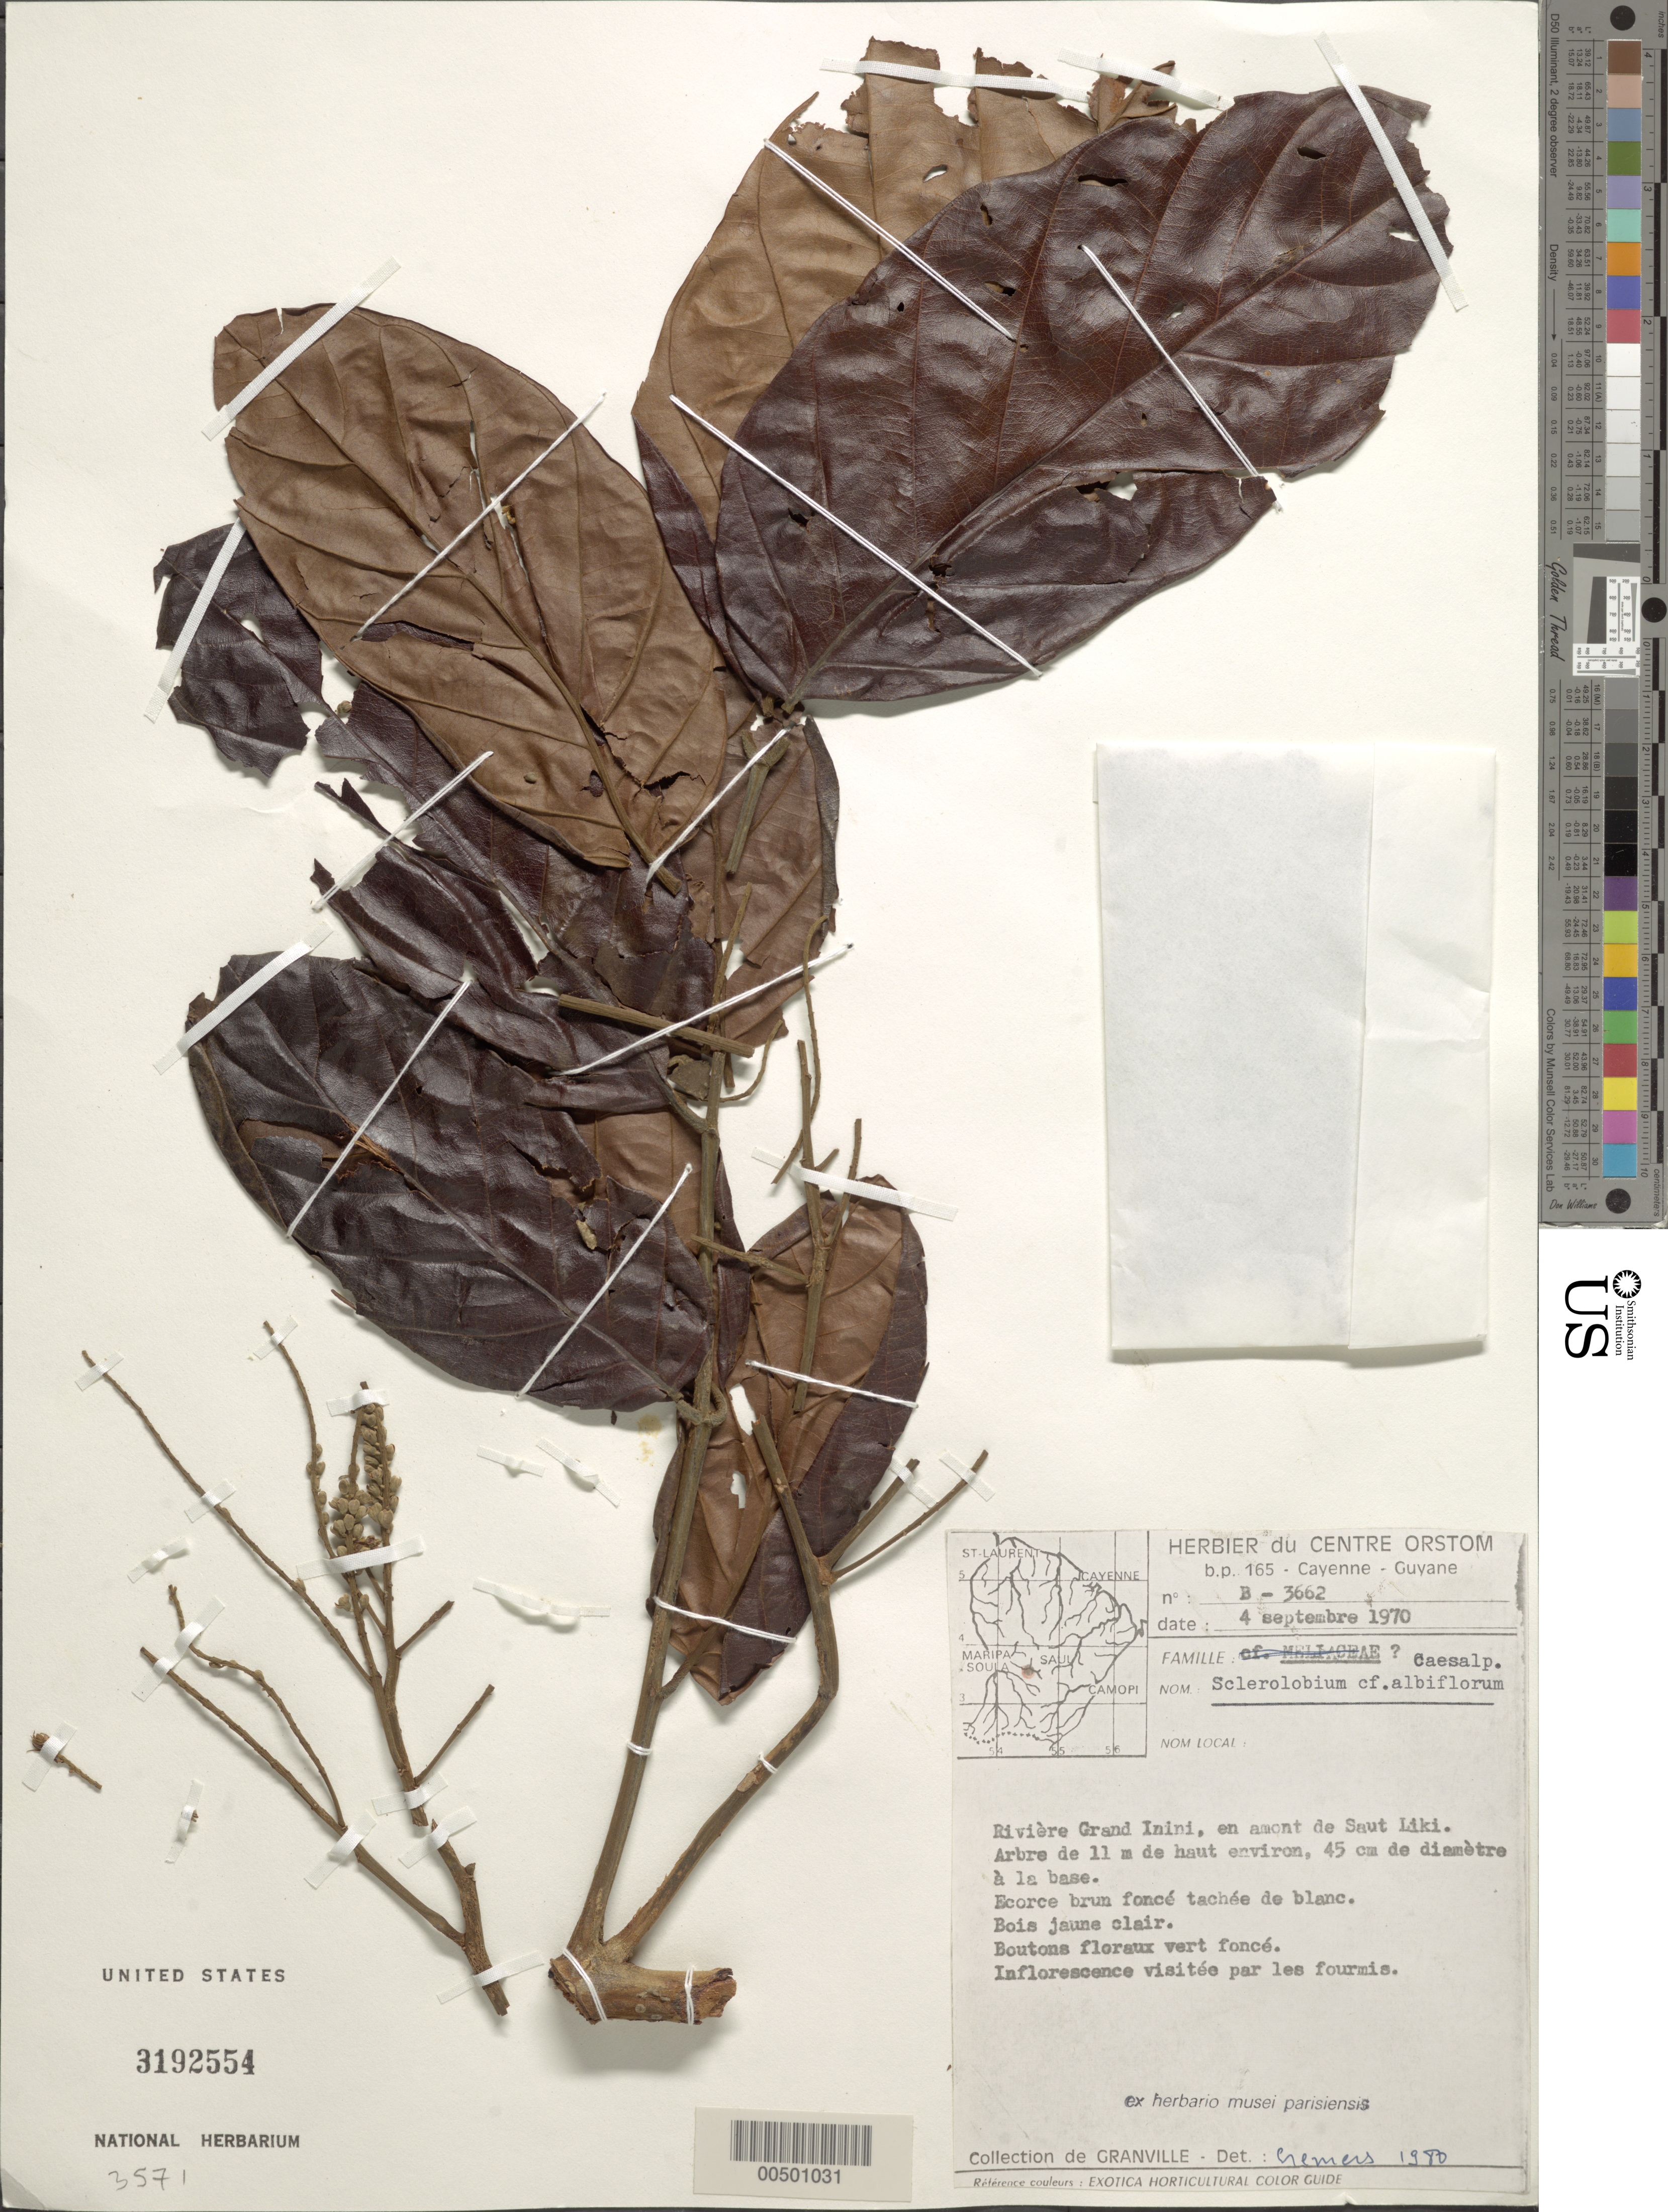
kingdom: Plantae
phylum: Tracheophyta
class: Magnoliopsida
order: Fabales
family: Fabaceae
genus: Tachigali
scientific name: Tachigali paraensis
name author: (Huber) Barneby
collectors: J.-J. de Granville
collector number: B3662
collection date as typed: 04 Sep 1970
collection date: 1970-09-04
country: French Guiana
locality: Riviere grand inini, en amont de saut liki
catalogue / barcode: US 3192554